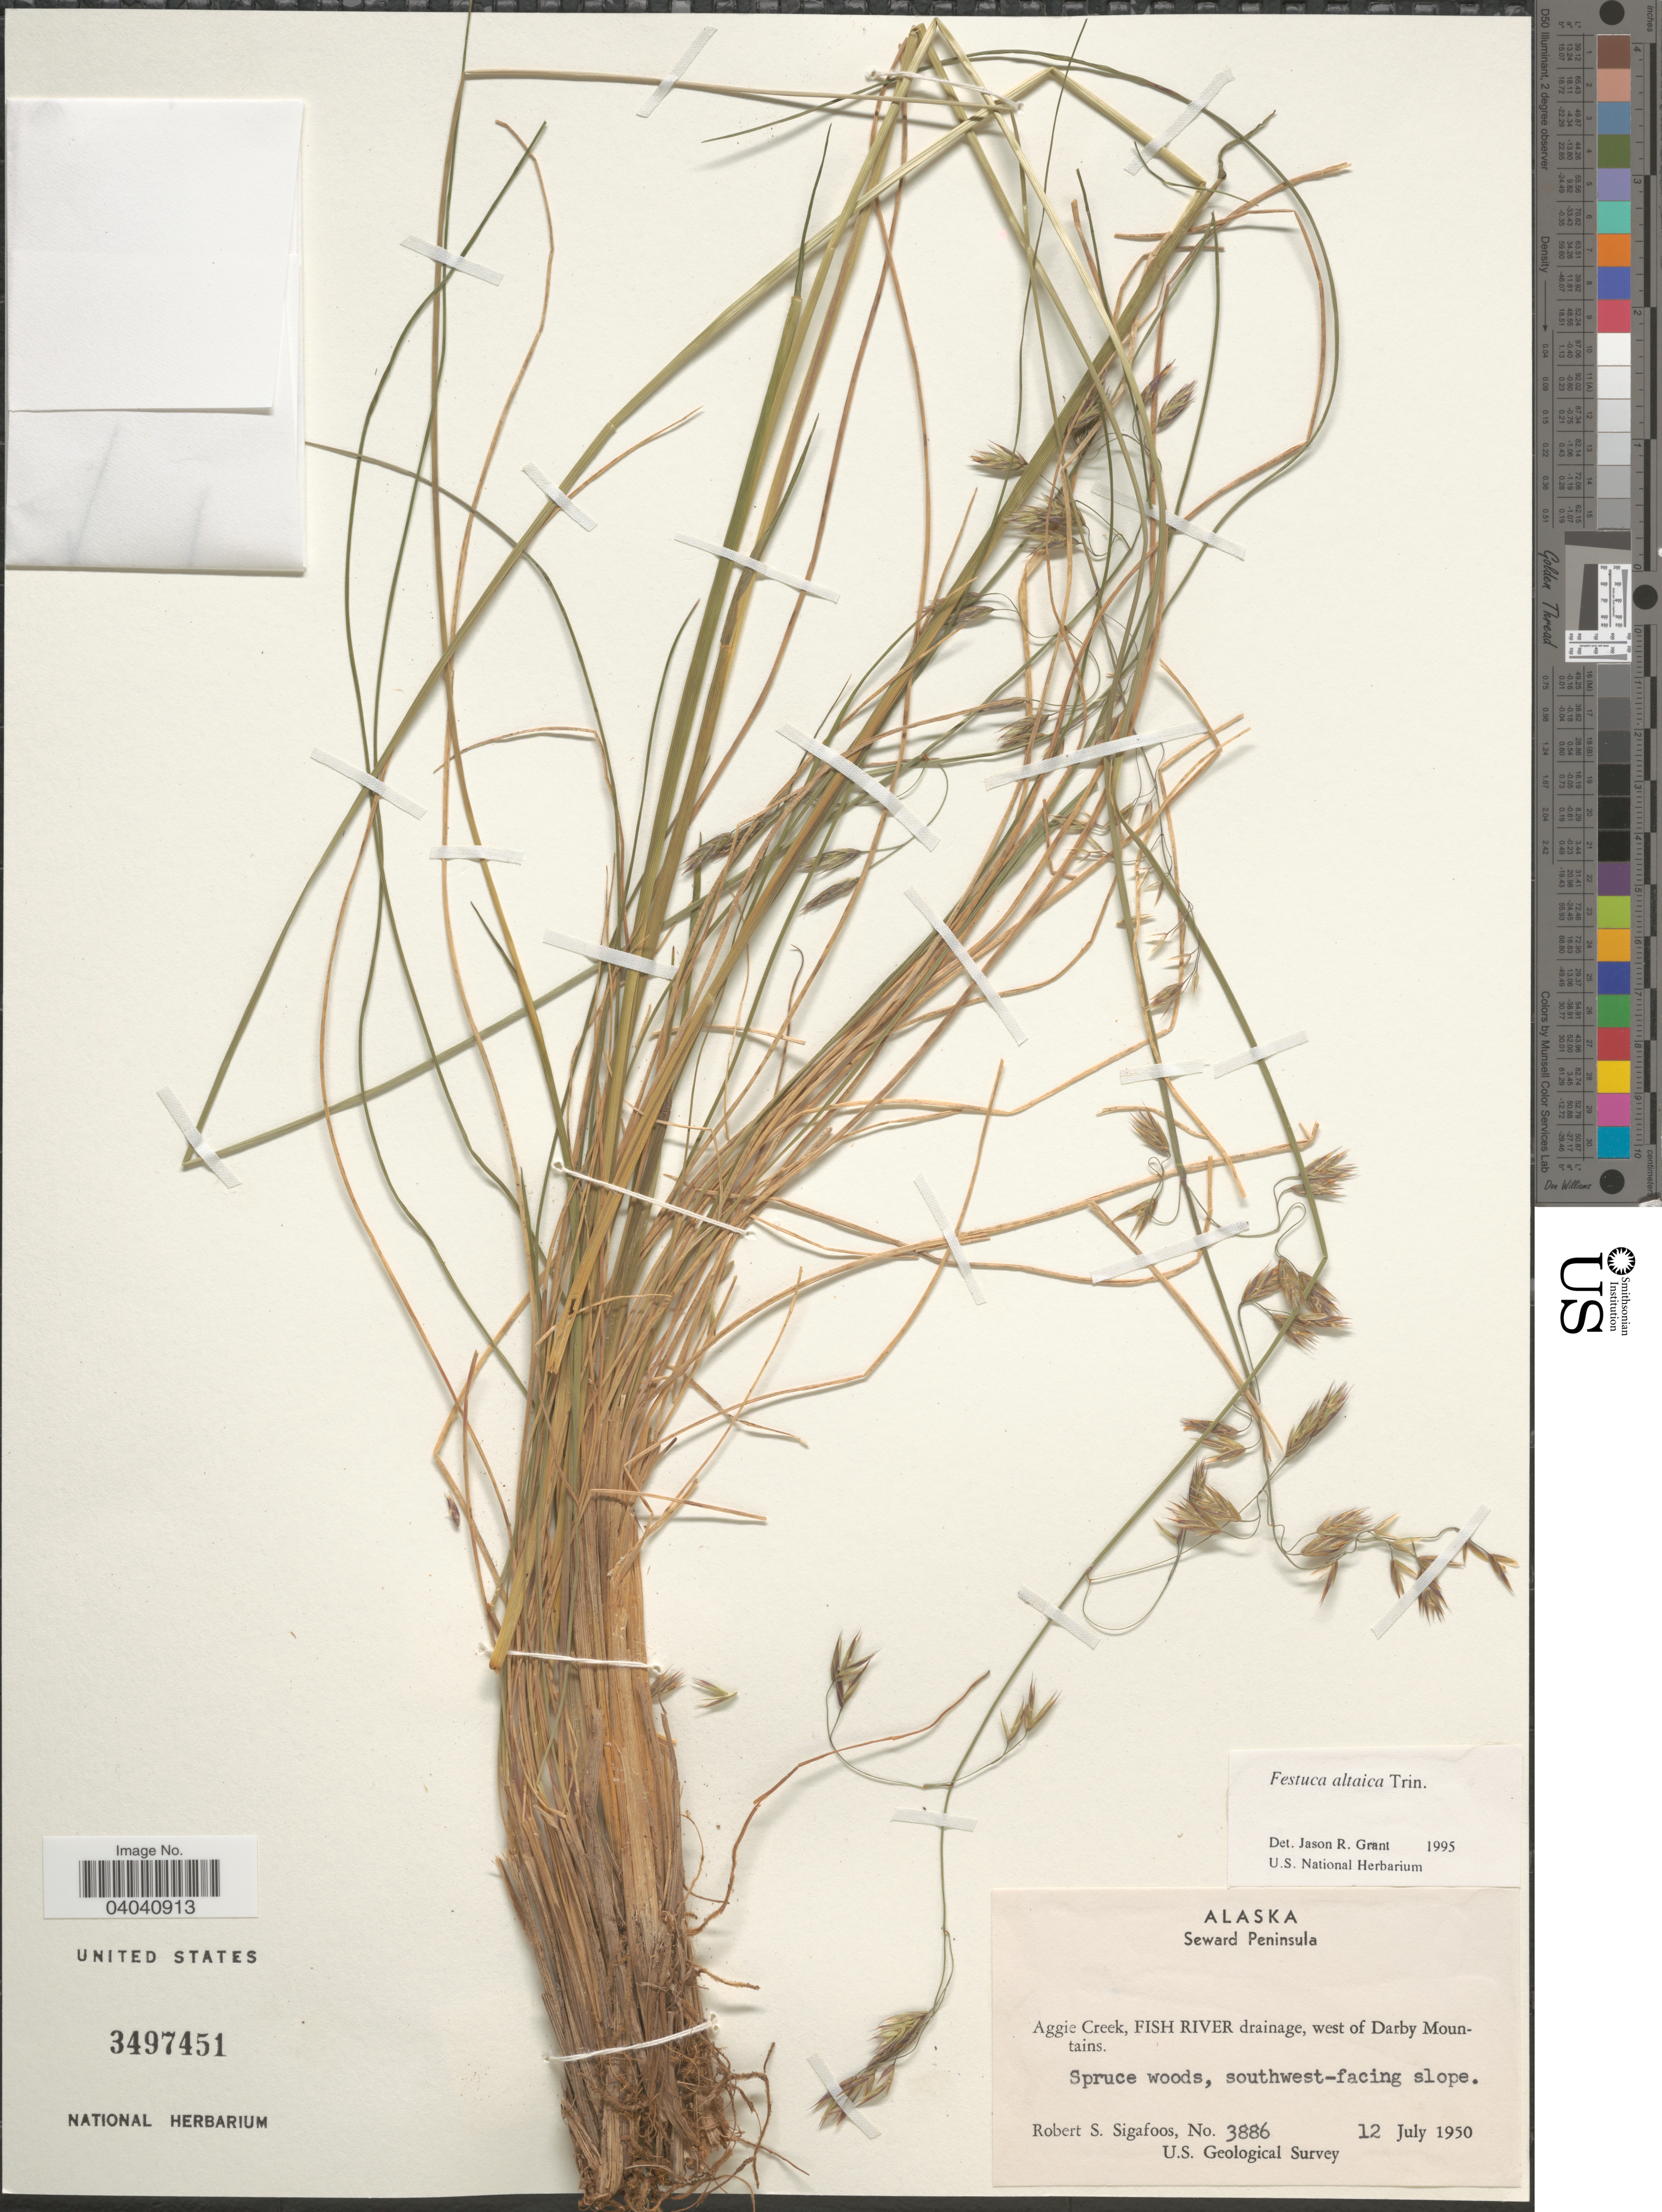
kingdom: Plantae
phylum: Tracheophyta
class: Liliopsida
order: Poales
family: Poaceae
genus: Festuca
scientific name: Festuca altaica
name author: Trin.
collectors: R. Sigafoos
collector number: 3886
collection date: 1950-07-12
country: United States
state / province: Alaska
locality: Seward Peninsula. Aggie Creek, Fish River drainage, west of Darby Mountains. Spruce woods, southwest-facing slope.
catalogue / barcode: US 3497451